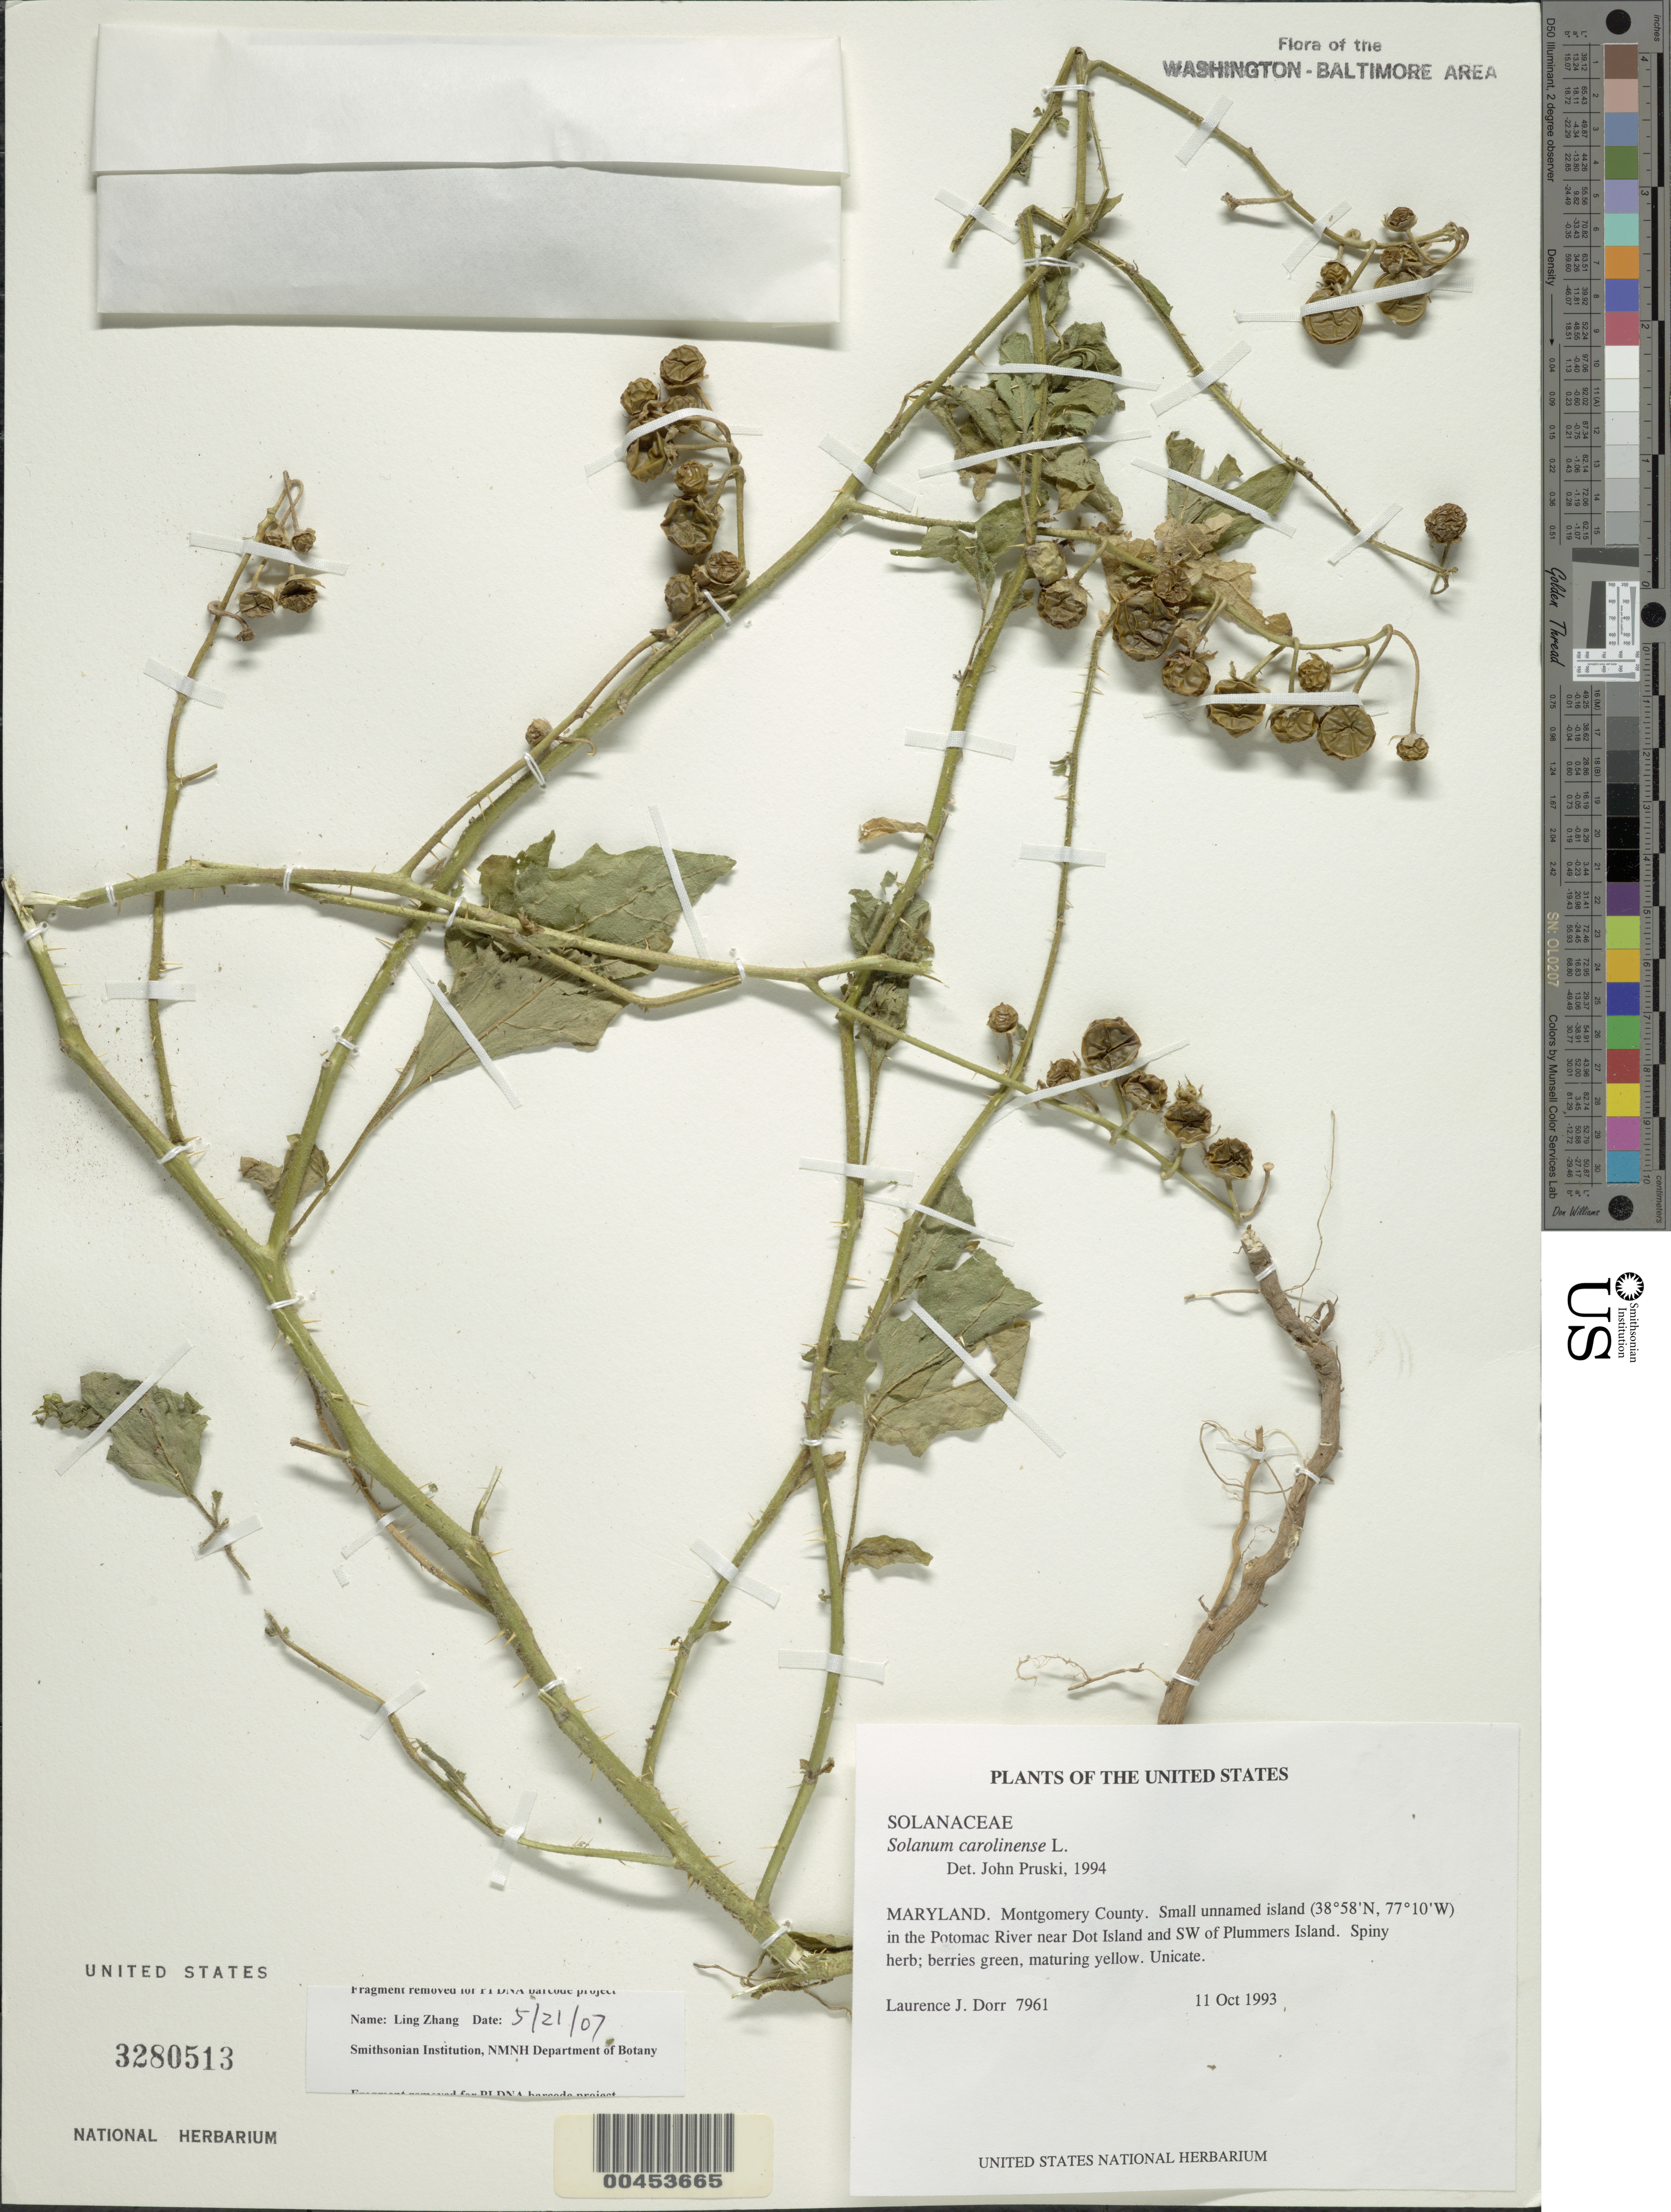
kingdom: Plantae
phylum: Tracheophyta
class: Magnoliopsida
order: Solanales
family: Solanaceae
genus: Solanum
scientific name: Solanum carolinense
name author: L.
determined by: Pruski, J. F.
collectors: L. J. Dorr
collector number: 7961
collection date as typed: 11 Oct 1993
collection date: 1993-10-11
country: United States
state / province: Maryland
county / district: Montgomery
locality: Small unnamed island in the Potomac River near Dot Island and SW of Plummers Island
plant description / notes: Common name: Horse Nettle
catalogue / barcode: US 3280513